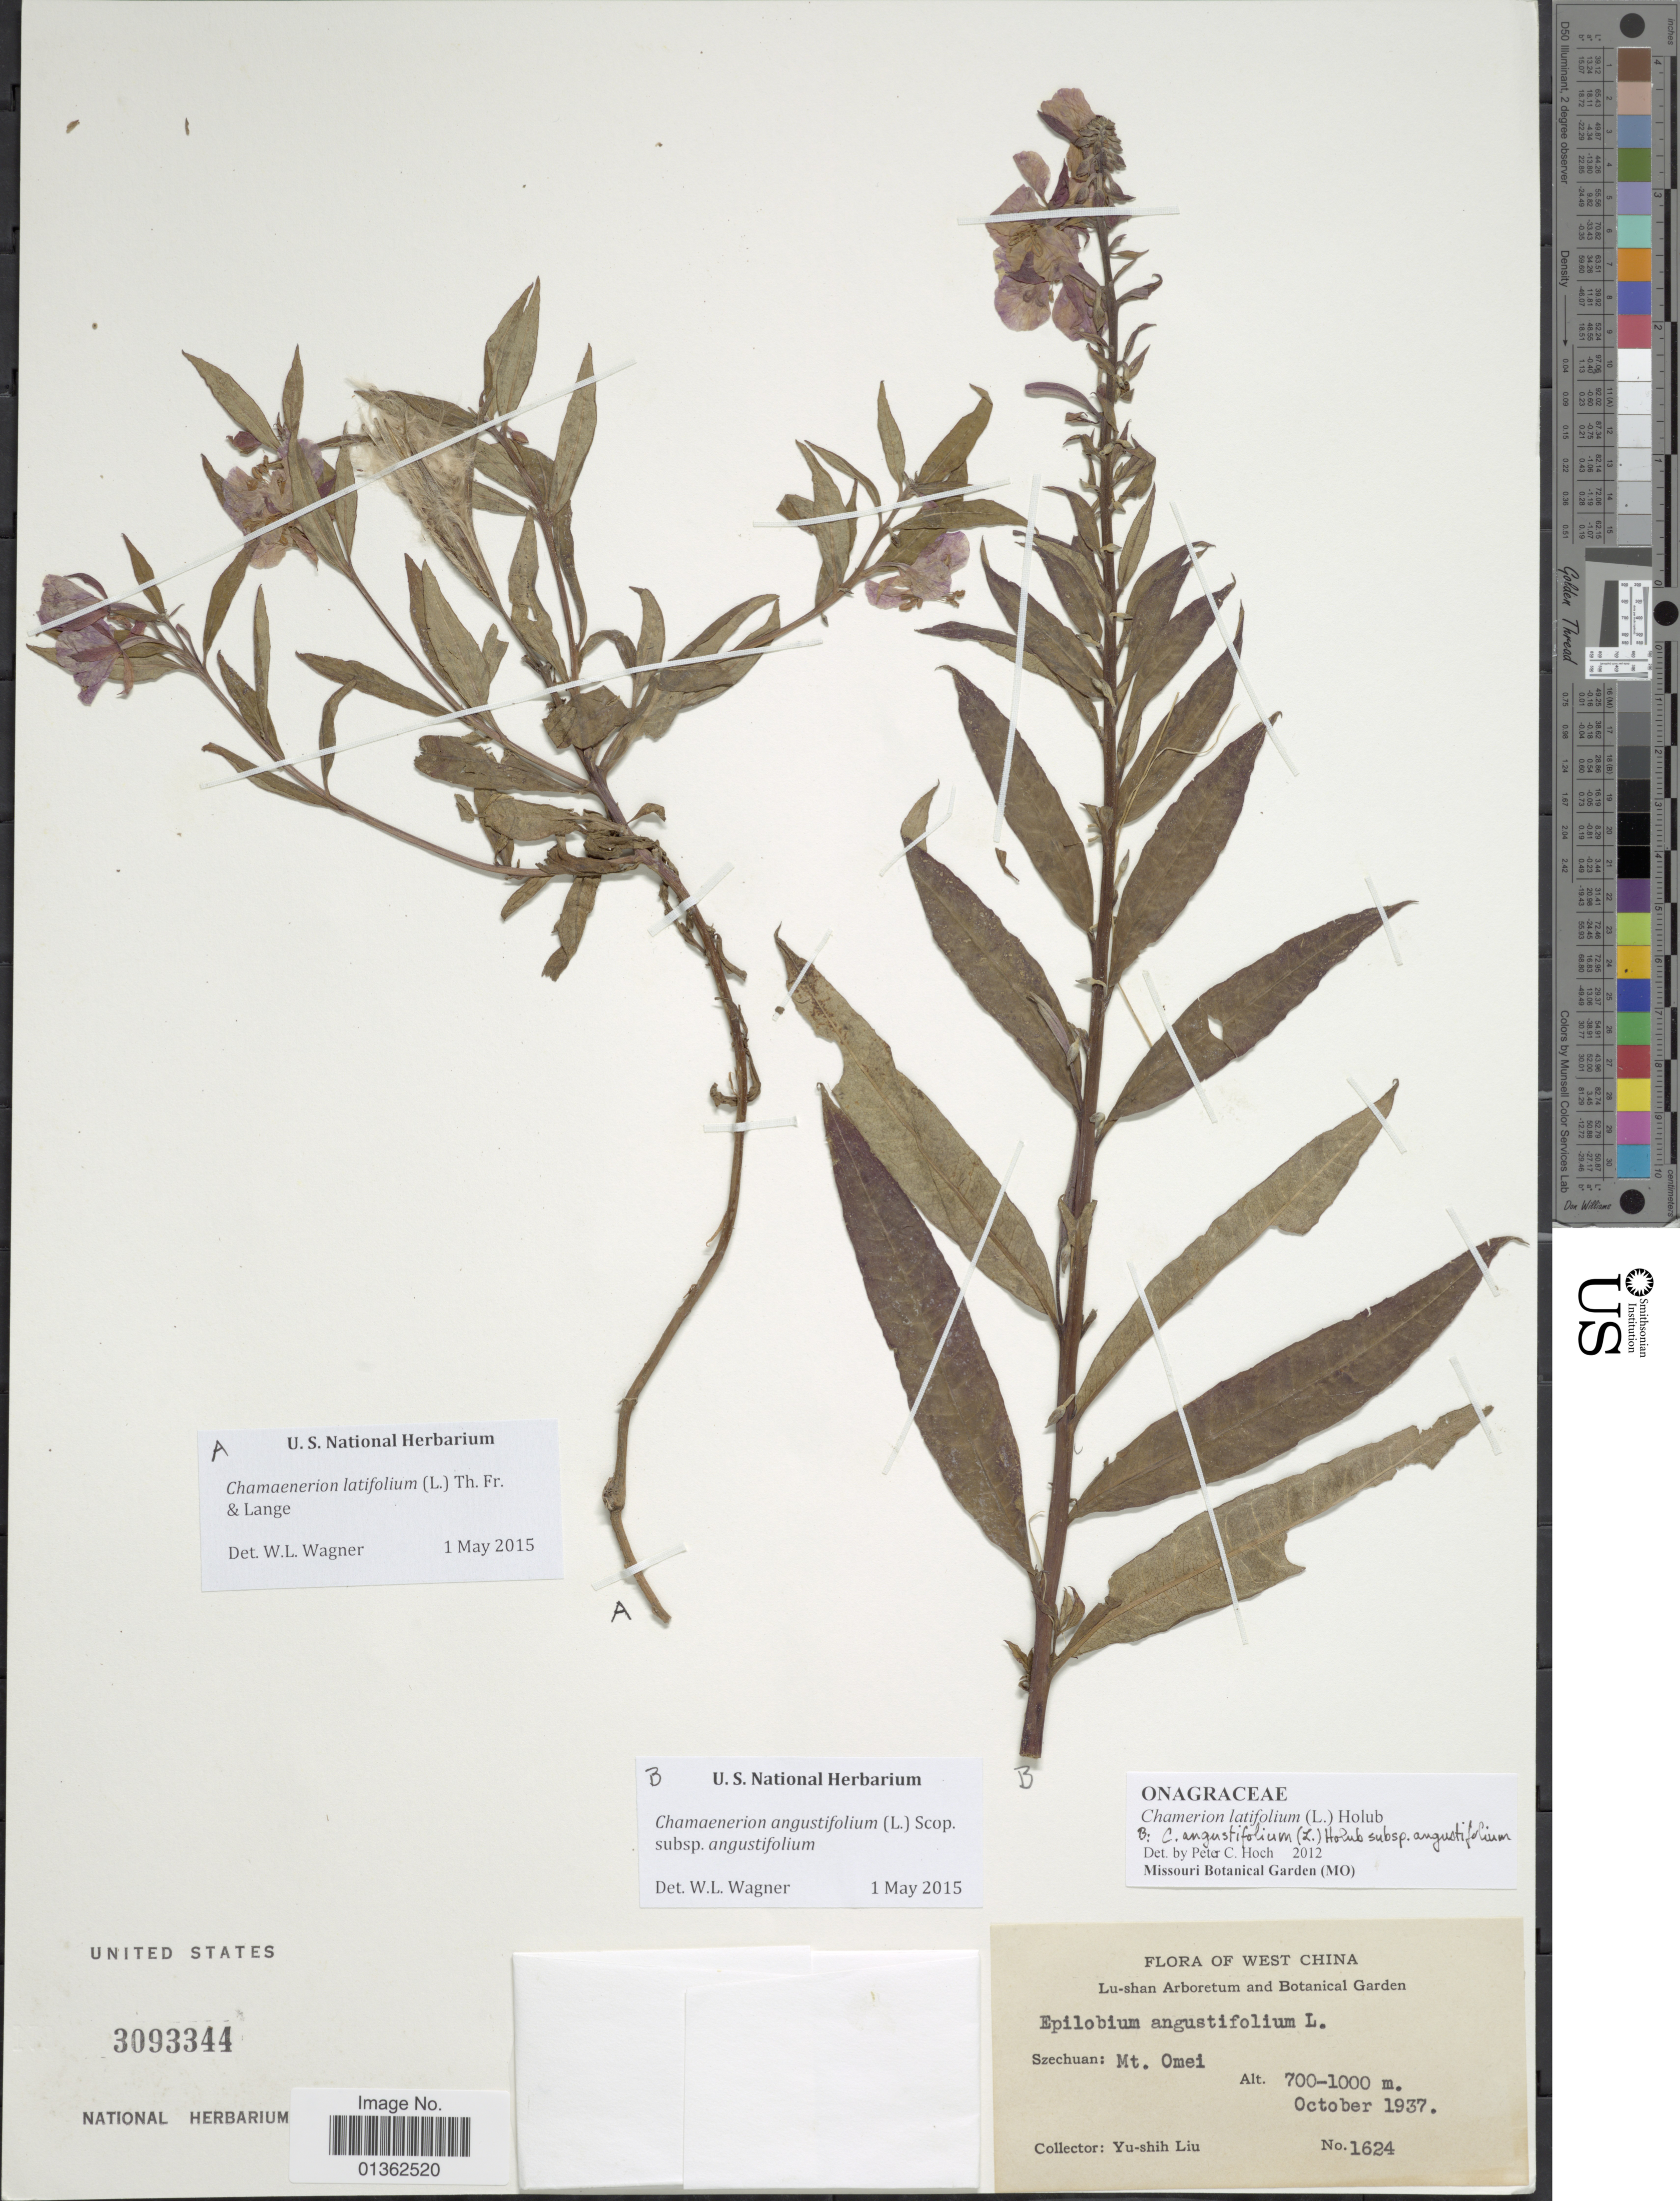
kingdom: Plantae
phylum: Tracheophyta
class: Magnoliopsida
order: Myrtales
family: Onagraceae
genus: Chamaenerion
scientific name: Chamaenerion latifolium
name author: (L.) Th. Fr. & Lange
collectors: Y.-S. Liu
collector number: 1624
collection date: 1937-10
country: China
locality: West China. Szechuan: Mt. Omei.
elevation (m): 700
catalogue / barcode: US 3093344